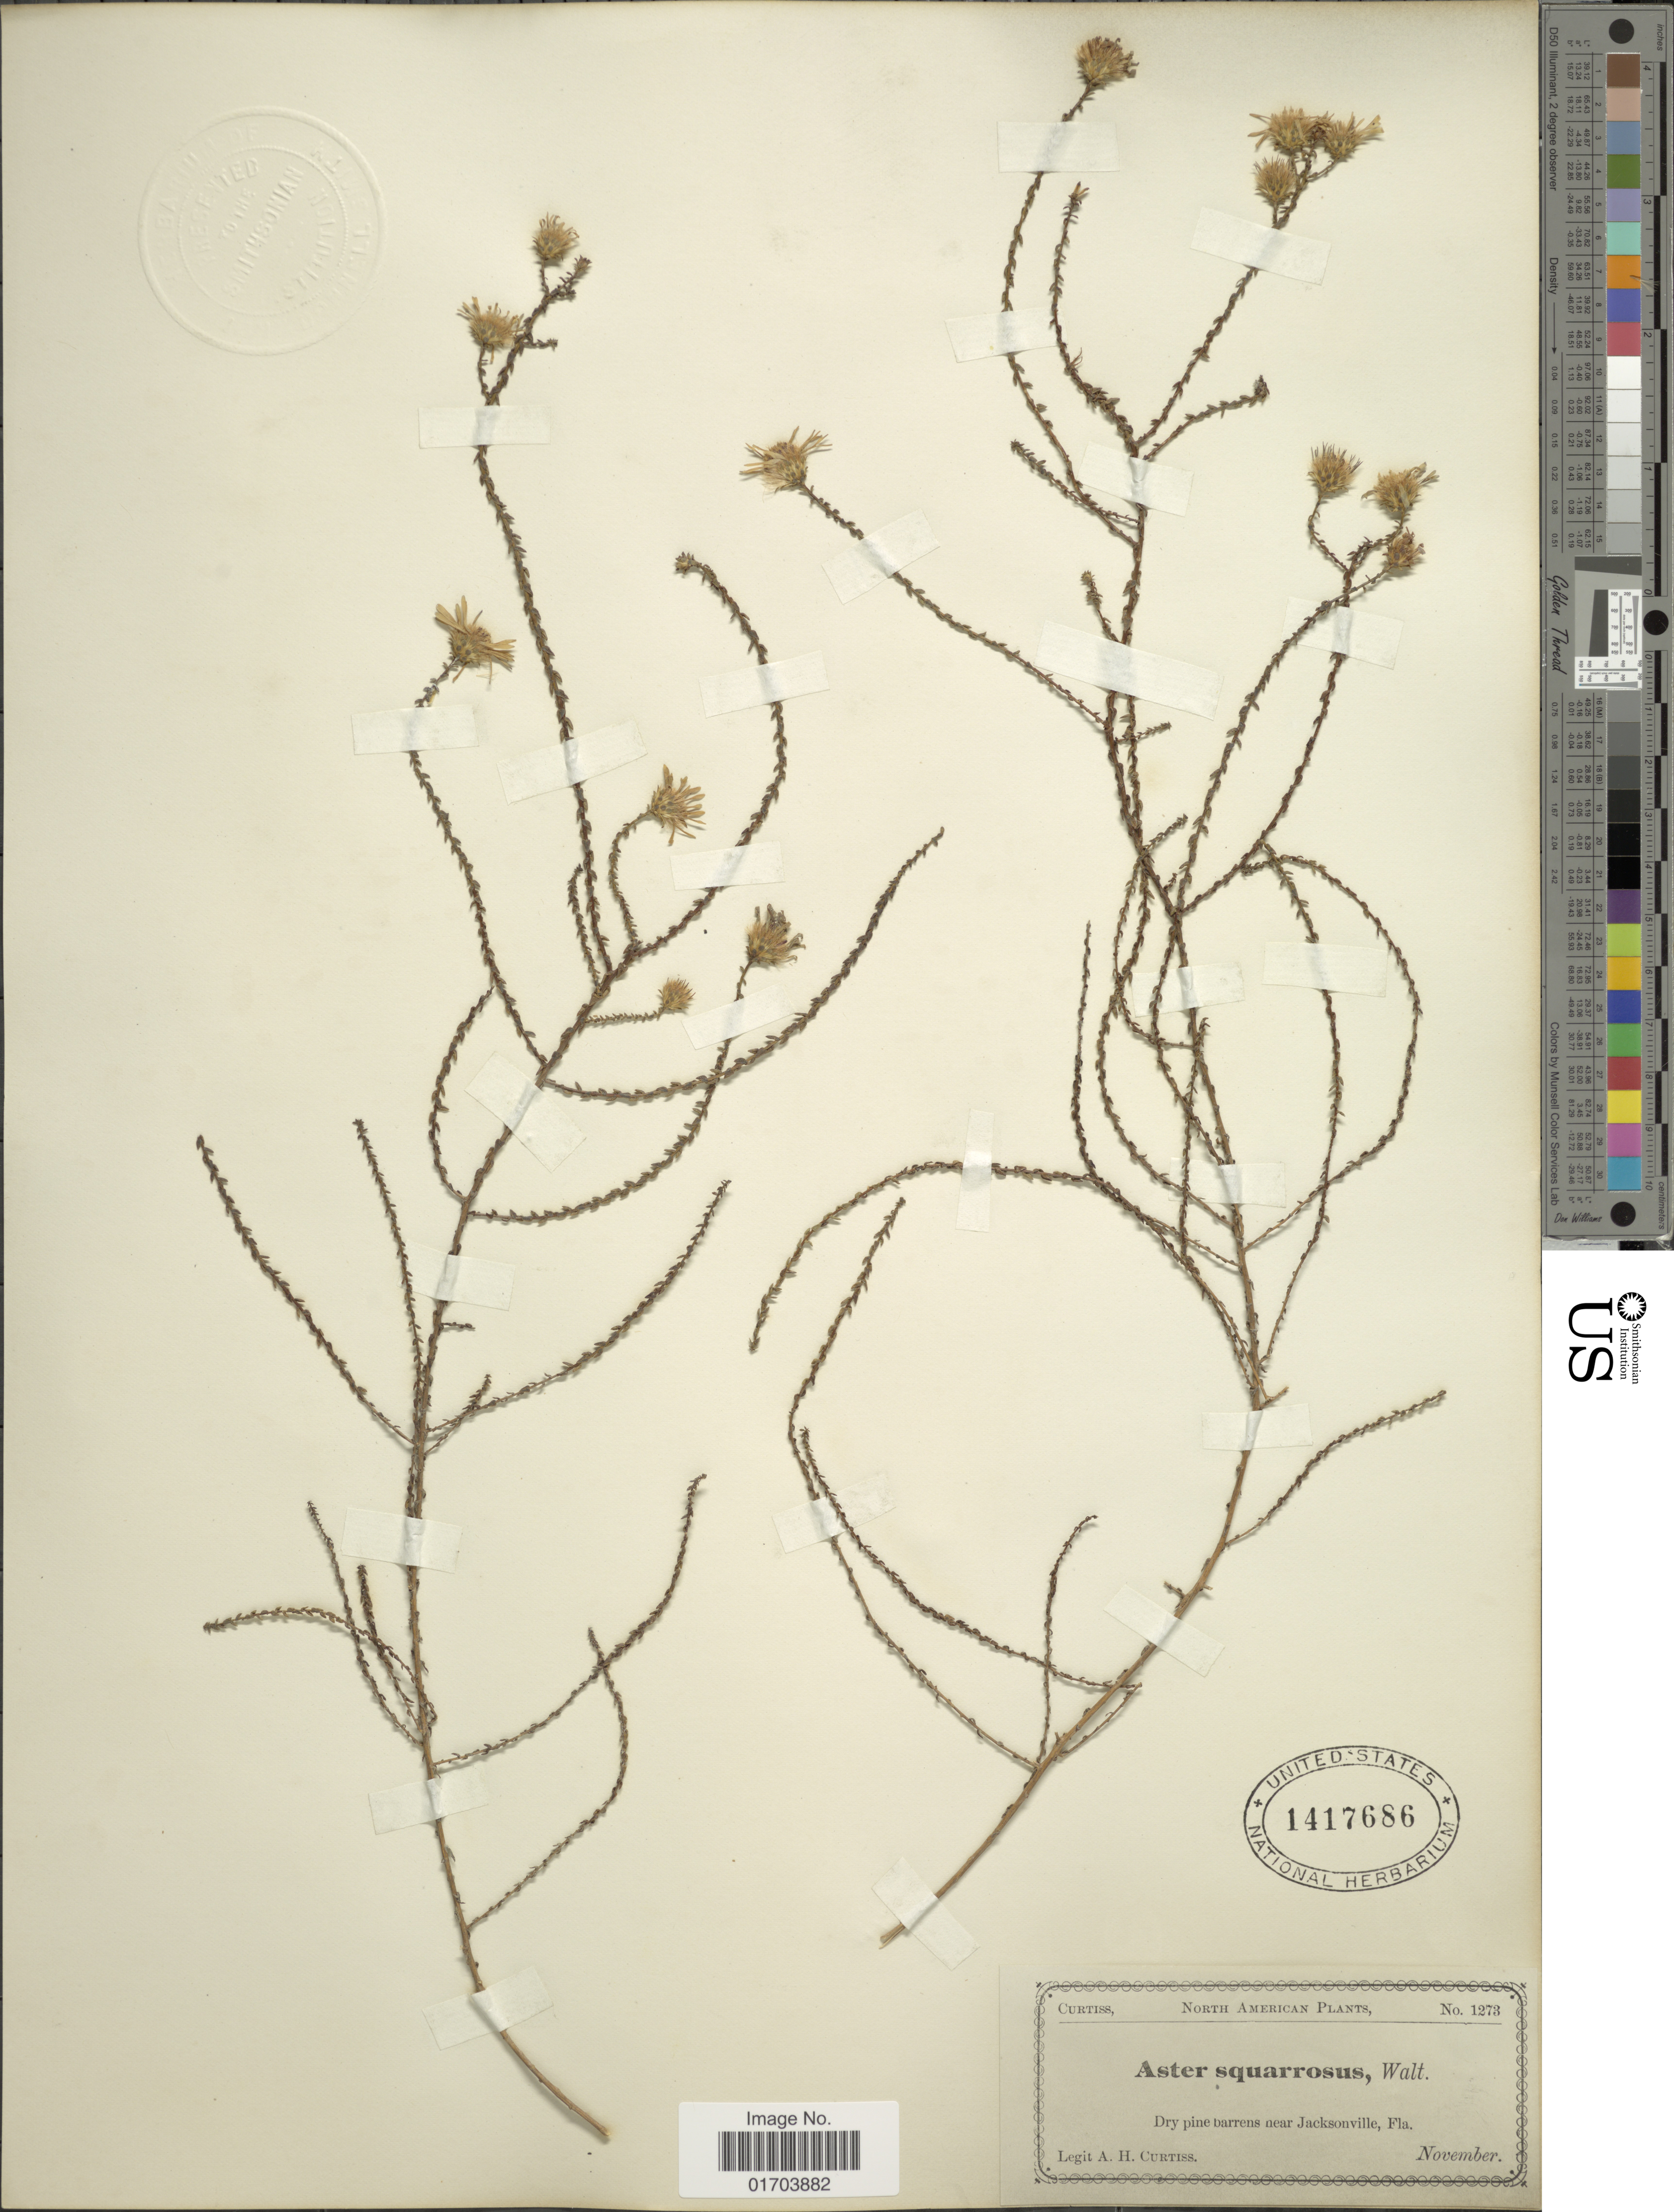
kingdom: Plantae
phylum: Tracheophyta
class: Magnoliopsida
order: Asterales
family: Asteraceae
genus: Symphyotrichum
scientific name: Symphyotrichum walteri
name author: (Alexander) G.L. Nesom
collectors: A. H. Curtiss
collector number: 1273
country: United States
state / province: Florida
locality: Dry pine barrens near Jacksonville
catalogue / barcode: US 1417686